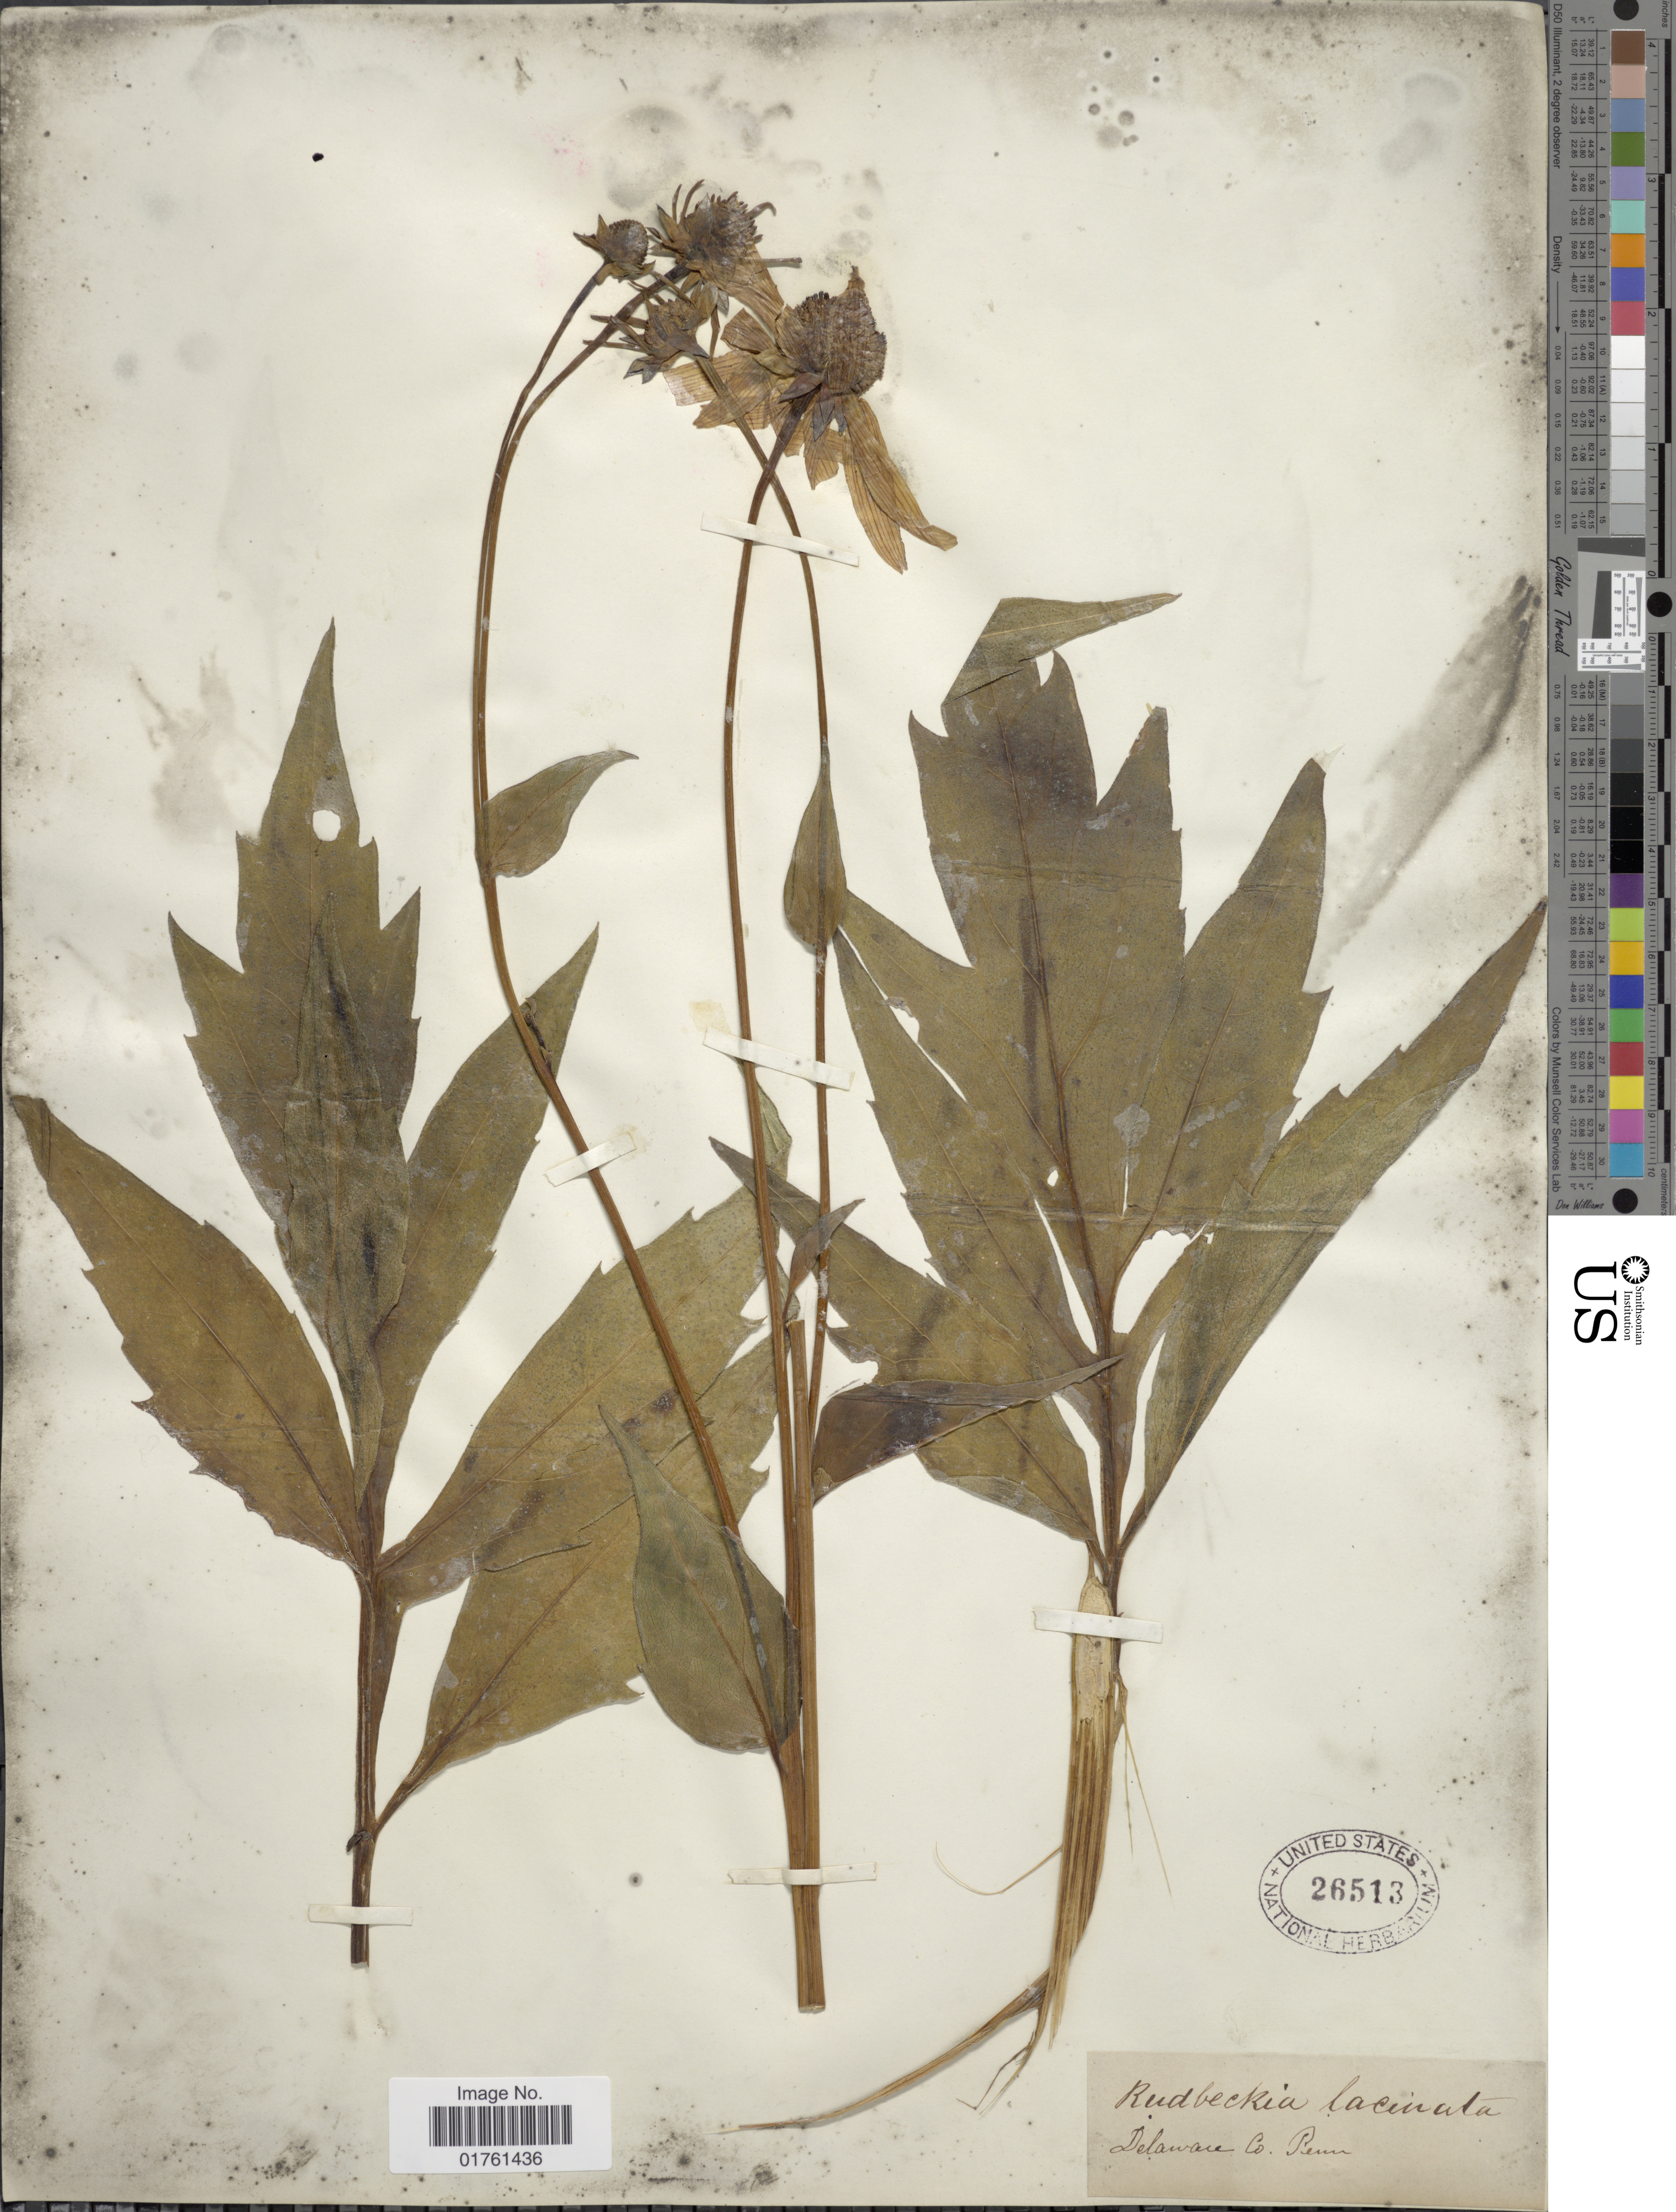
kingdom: Plantae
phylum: Tracheophyta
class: Magnoliopsida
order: Asterales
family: Asteraceae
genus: Rudbeckia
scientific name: Rudbeckia laciniata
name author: L.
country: United States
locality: Delaware Co. Penn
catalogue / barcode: US 26513